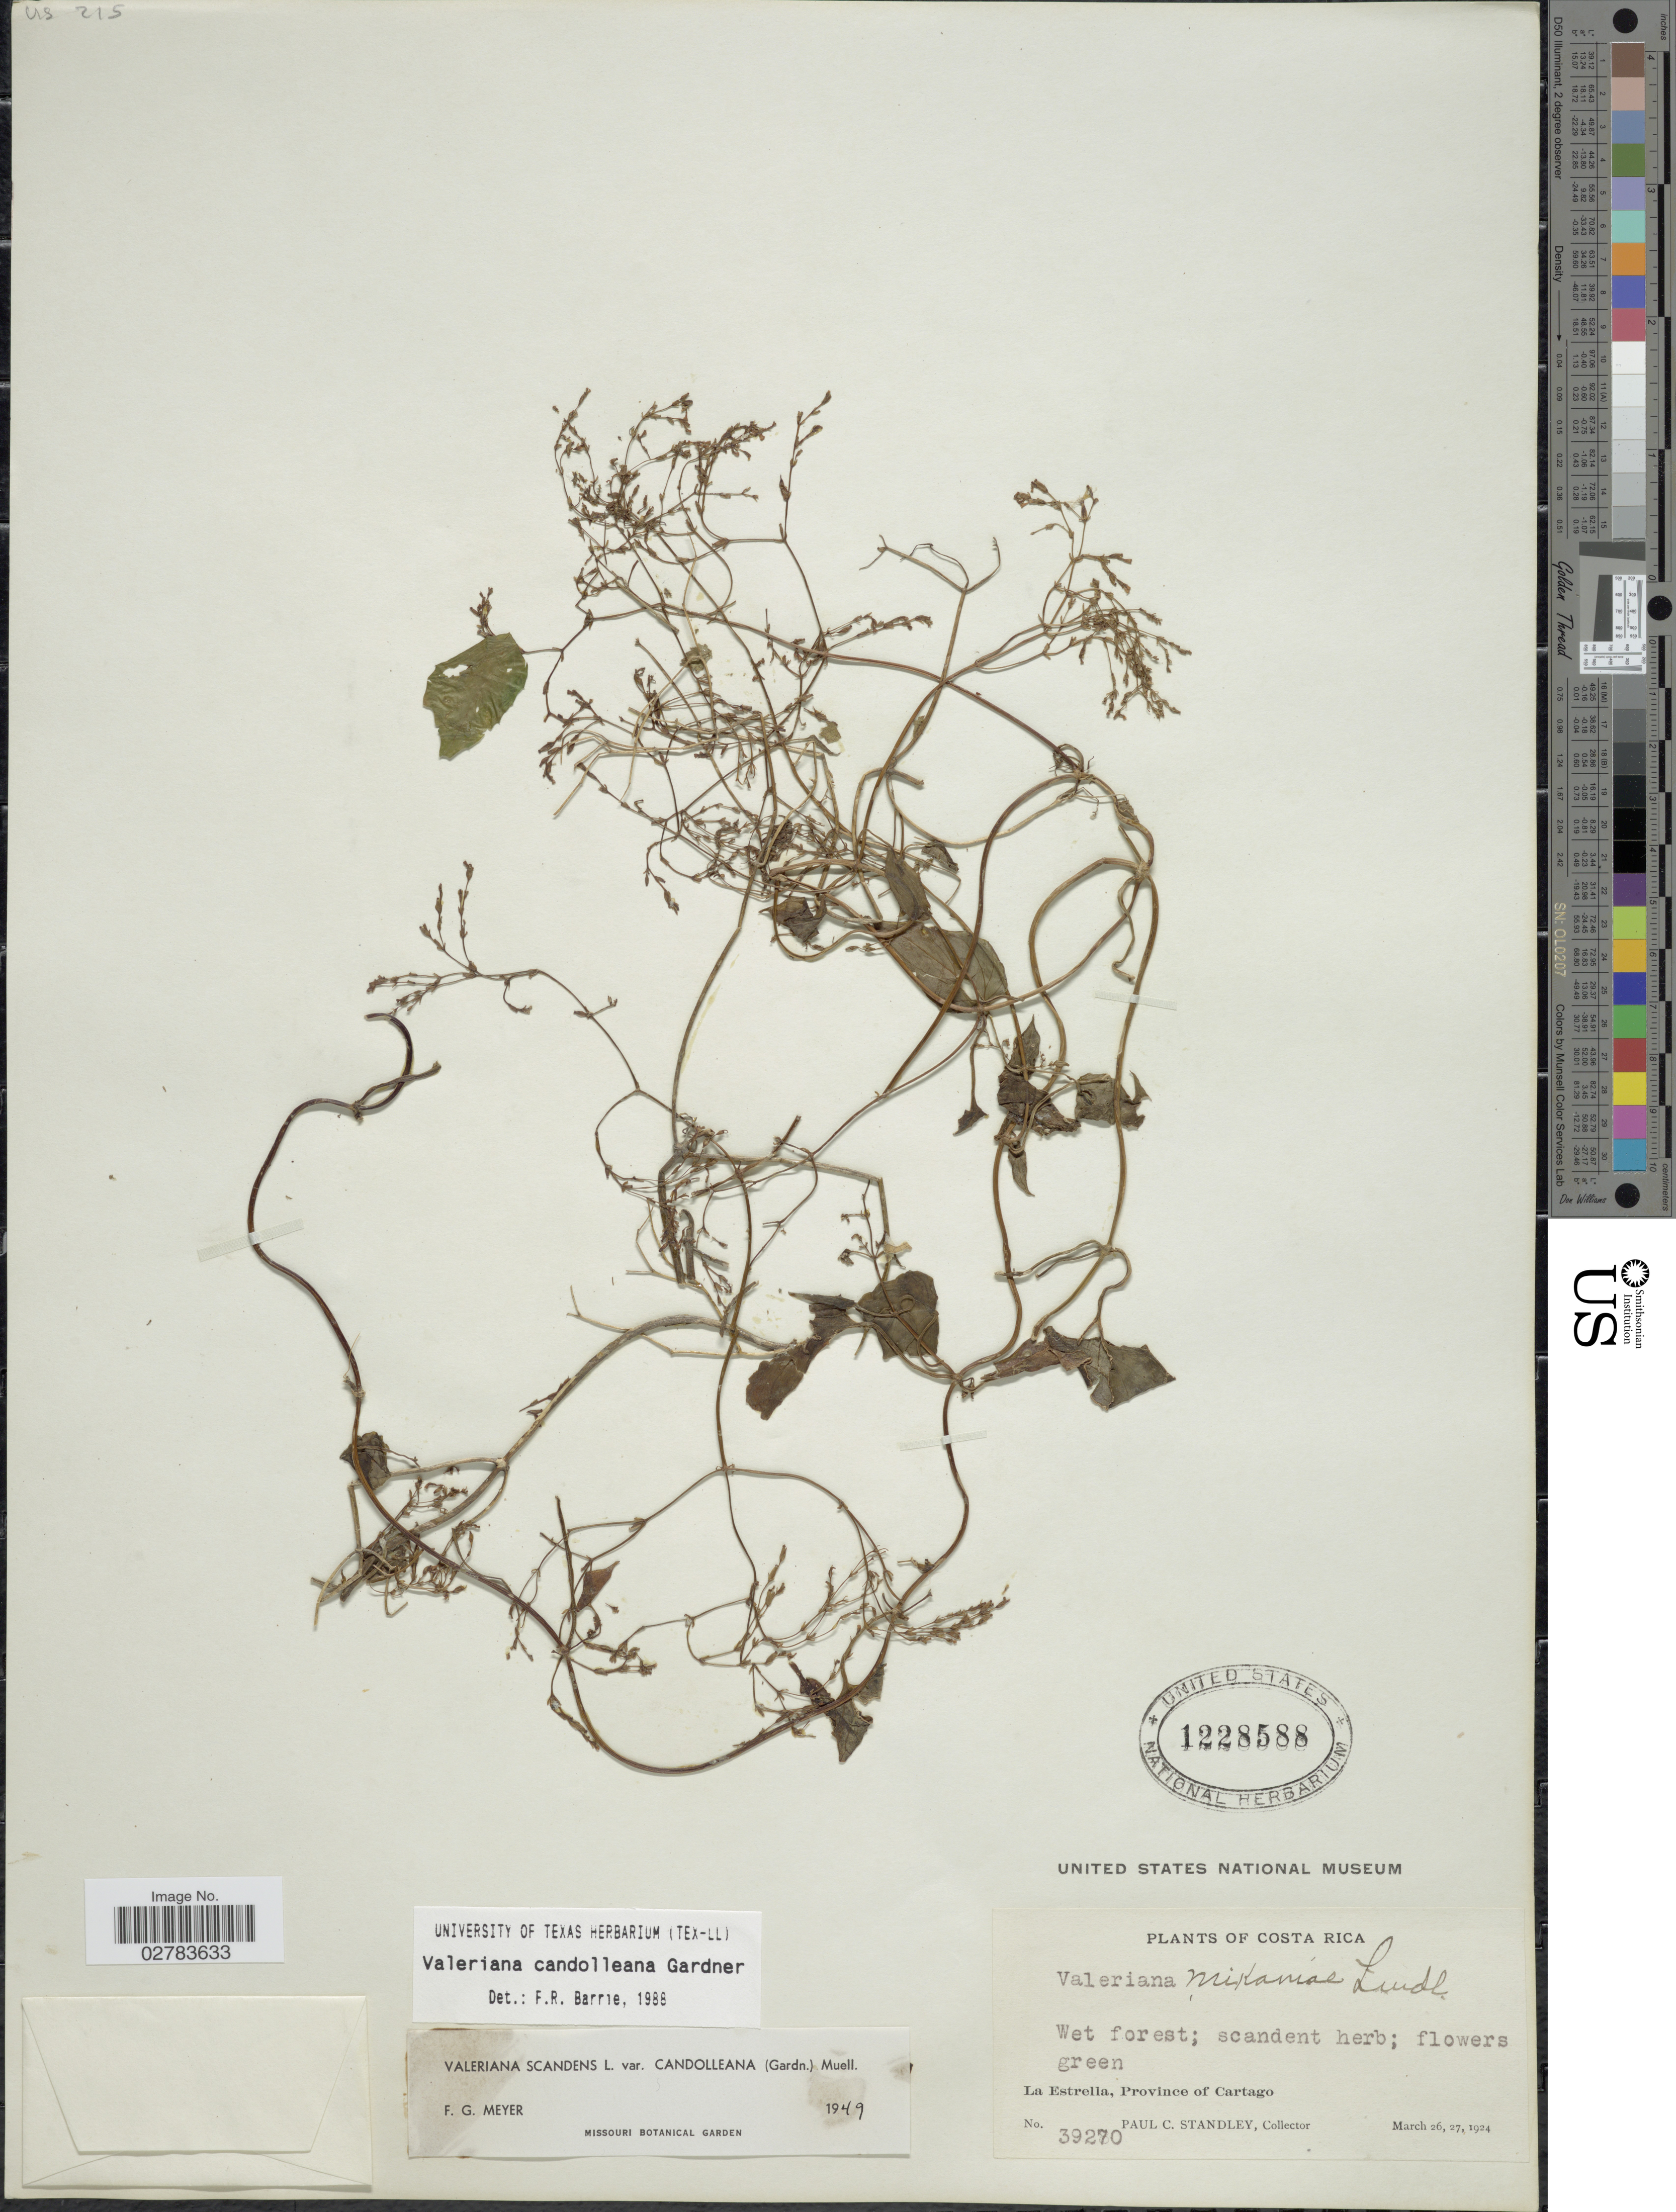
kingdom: Plantae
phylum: Tracheophyta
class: Magnoliopsida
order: Dipsacales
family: Caprifoliaceae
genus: Valeriana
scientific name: Valeriana candolleana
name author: Gardner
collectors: P. C. Standley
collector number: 39270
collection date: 1924-03-26/1924-03-27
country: Costa Rica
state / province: Cartago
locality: La Estrella, Province of Cartago.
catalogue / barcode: US 1228588